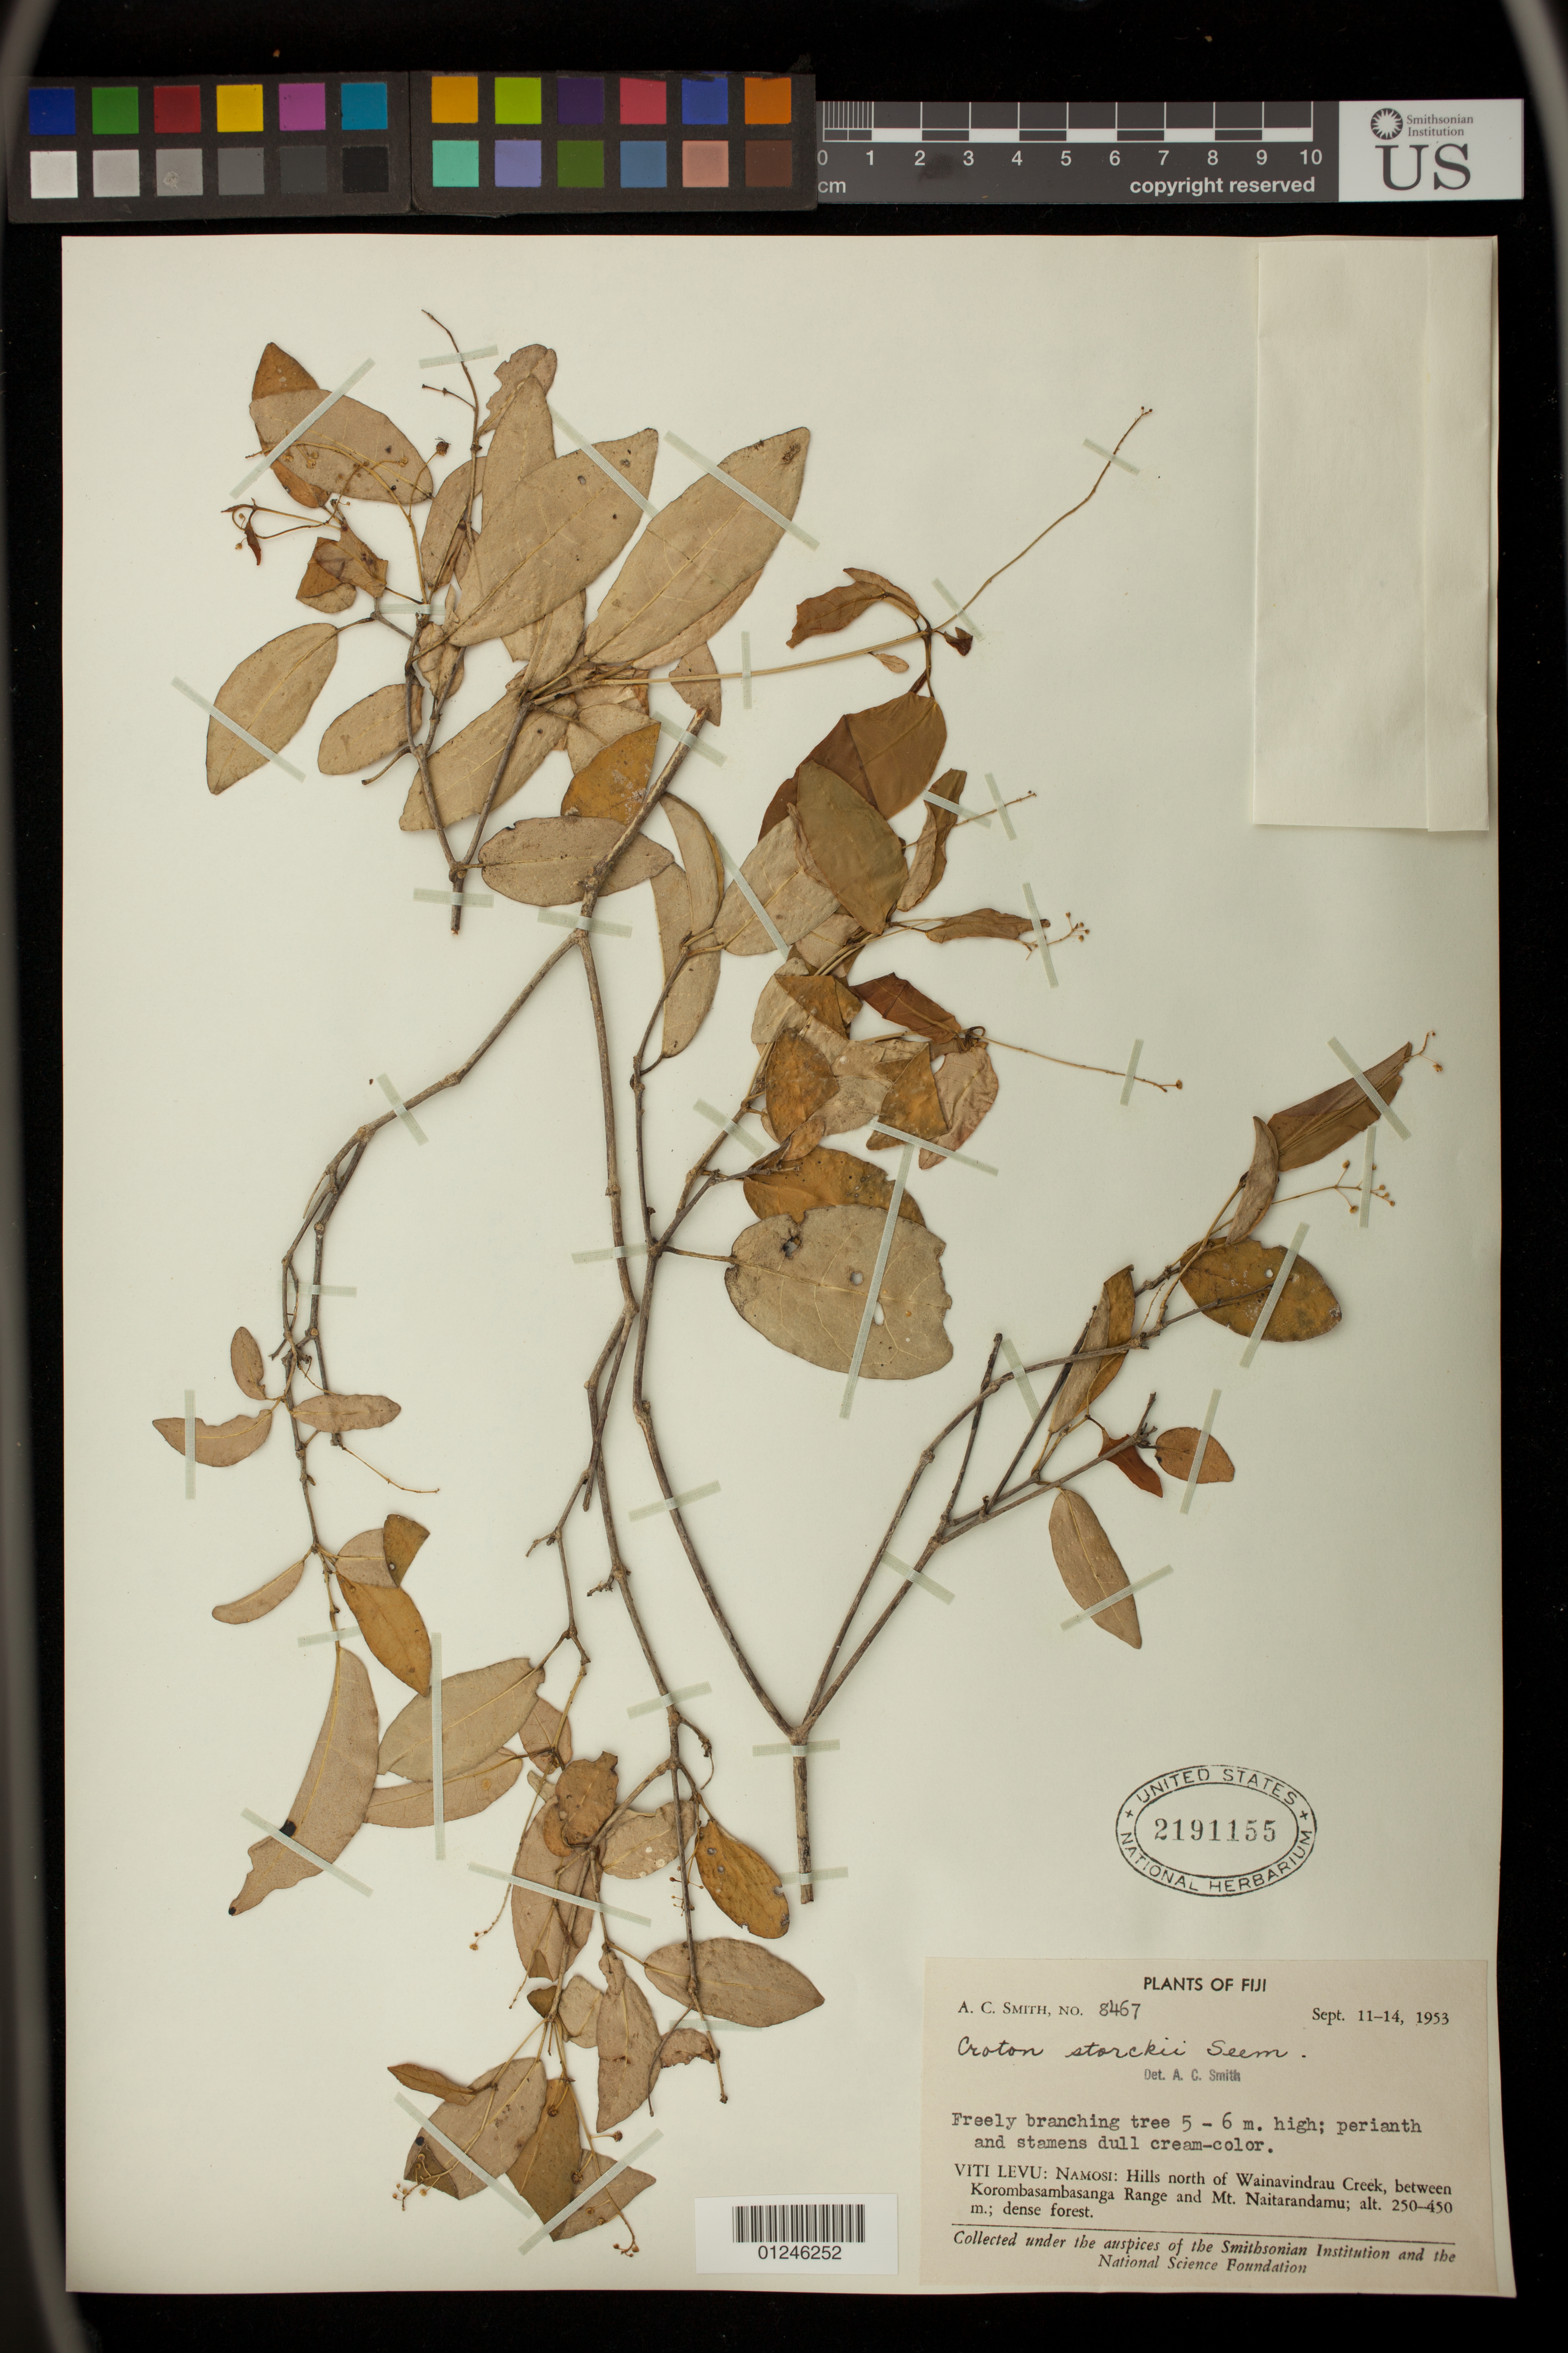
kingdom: Plantae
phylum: Tracheophyta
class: Magnoliopsida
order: Malpighiales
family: Euphorbiaceae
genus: Croton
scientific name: Croton storckii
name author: Seem.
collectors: A. C. Smith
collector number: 8467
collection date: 1953-09-11/1953-09-14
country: Fiji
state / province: Central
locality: Viti Levu: Namosi: Hills north of Wainavindrau Creek, between Korombasambasanga Range and Mt Naitarandamu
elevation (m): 250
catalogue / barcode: US 2191155